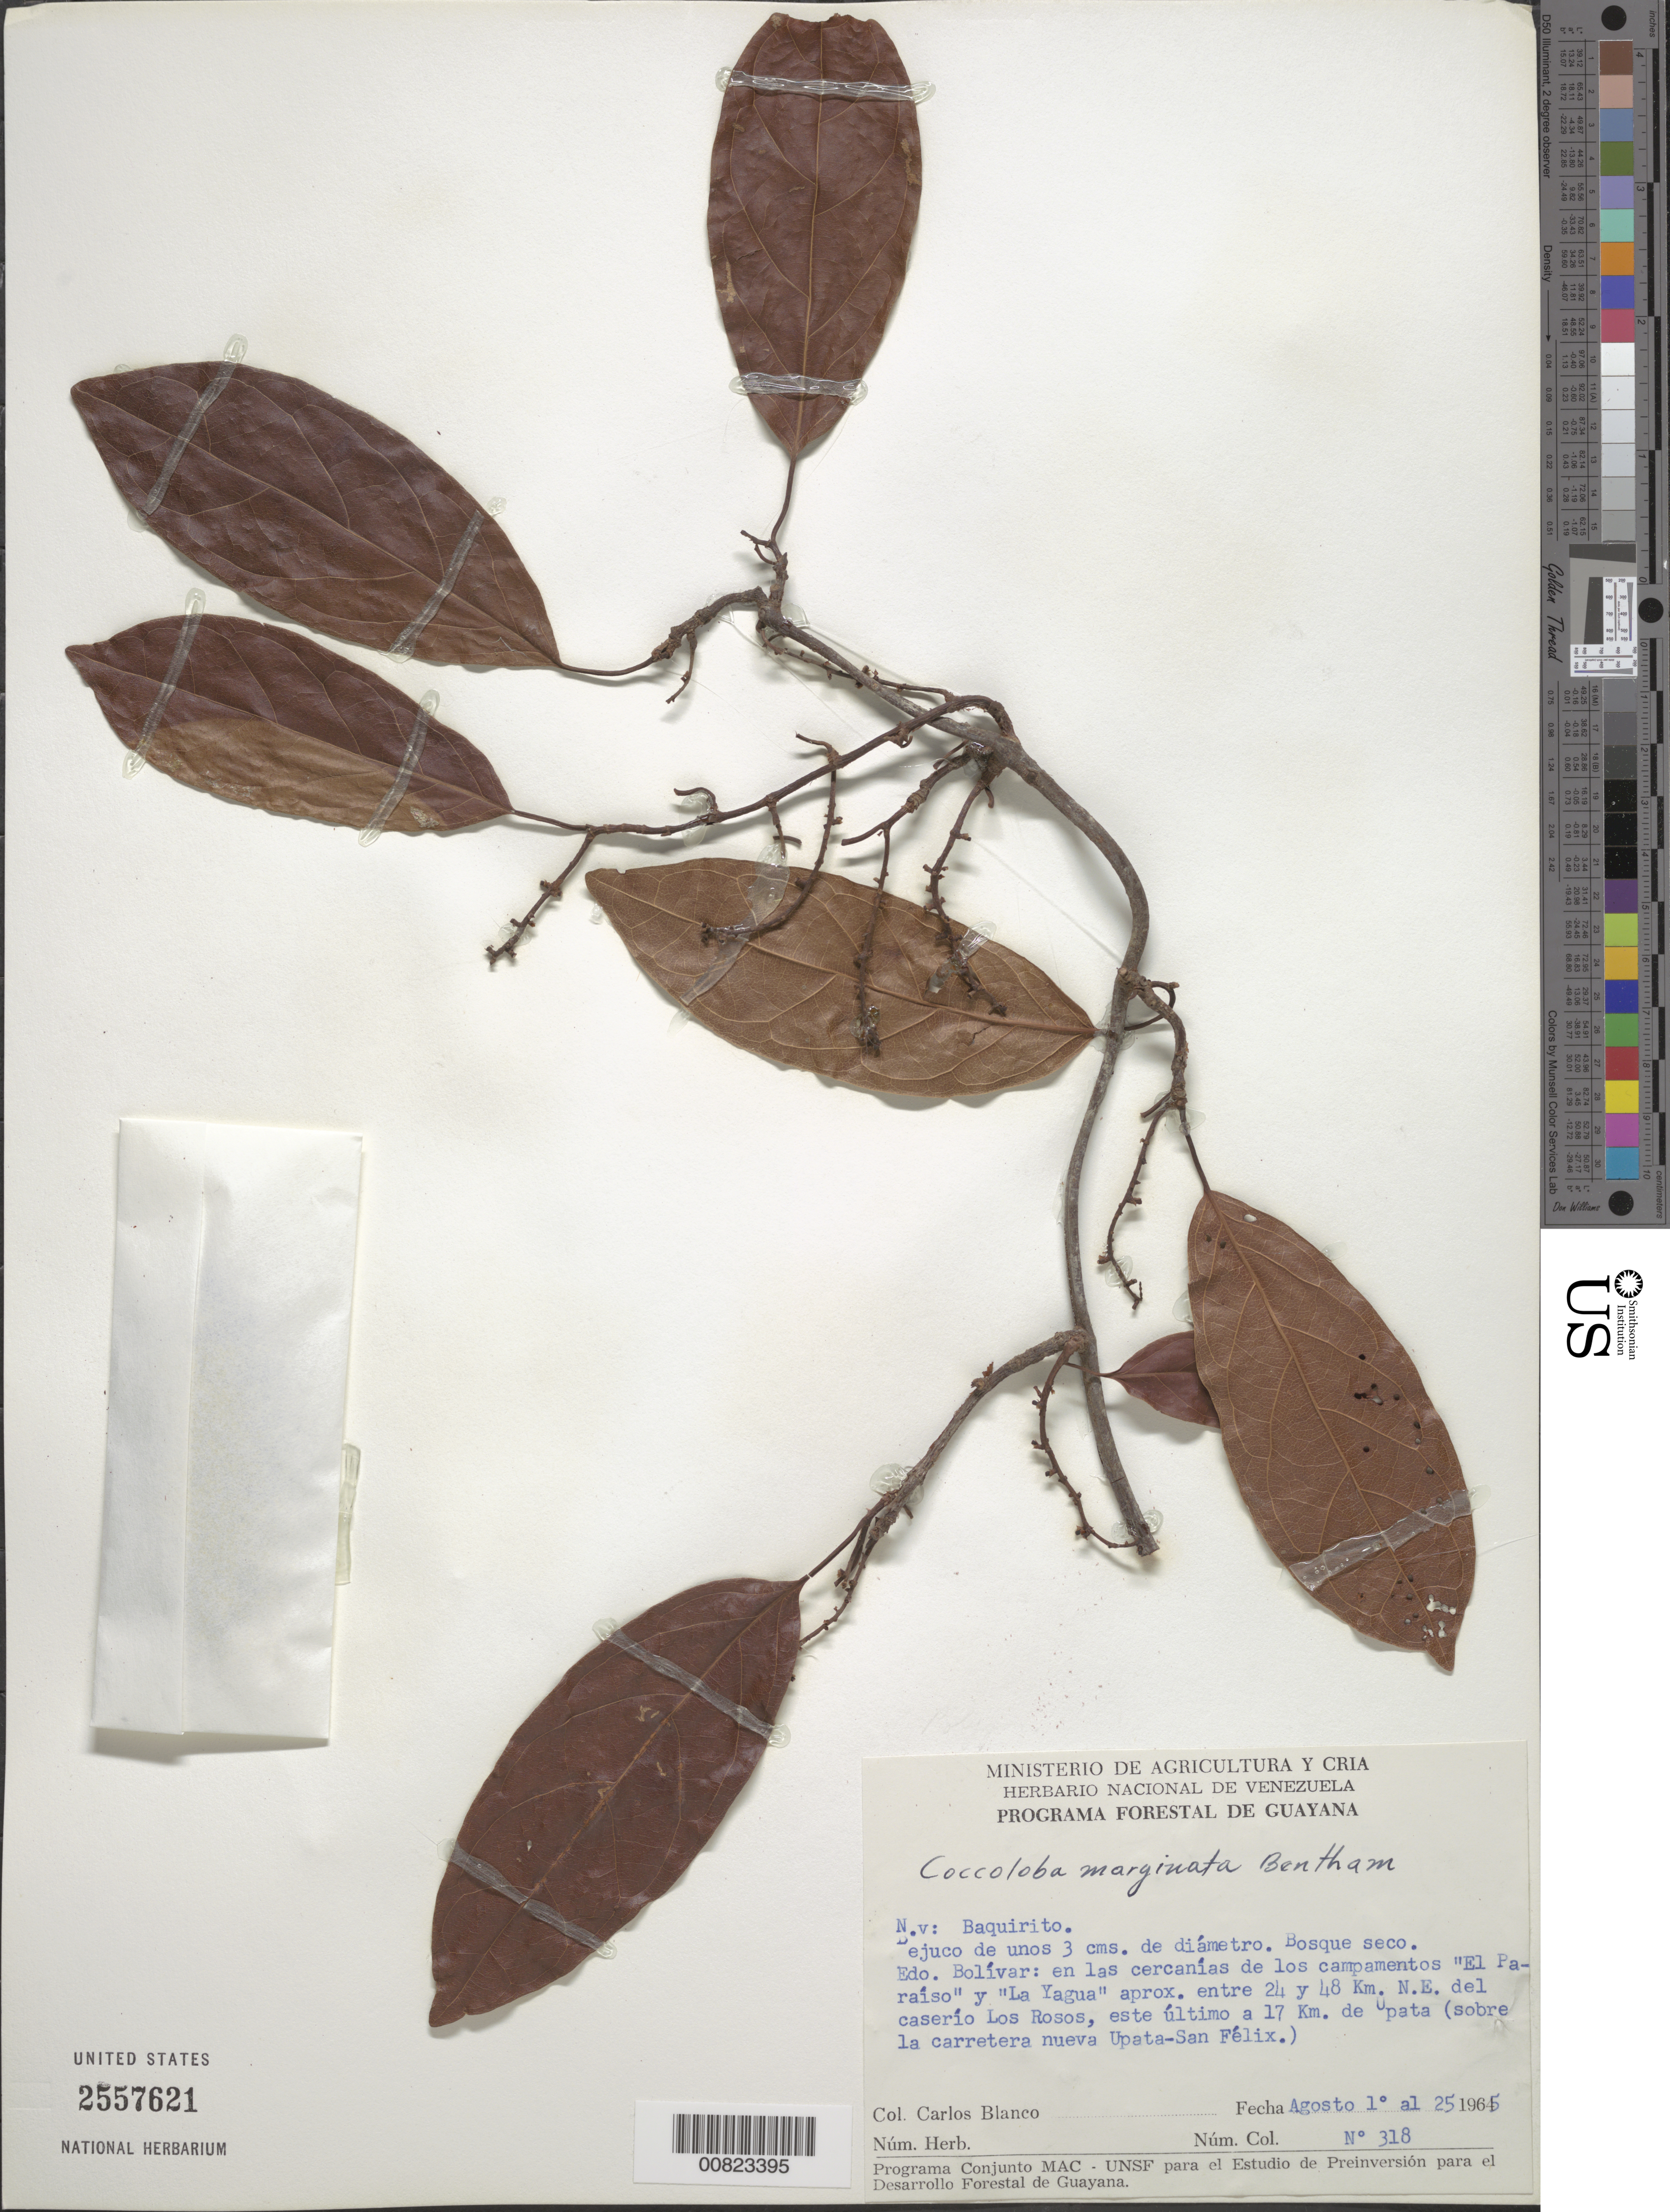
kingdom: Plantae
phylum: Tracheophyta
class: Magnoliopsida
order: Caryophyllales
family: Polygonaceae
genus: Coccoloba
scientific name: Coccoloba marginata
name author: Benth.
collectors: C. A. Blanco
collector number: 318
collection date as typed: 1-Aug-65 to 25-Aug-65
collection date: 1965-08-01/1965-08-25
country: Venezuela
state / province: Bolívar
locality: Campamentos "El Paraiso" y "La Yagua", 48 km NE del caserío Los Rosos, 17 km E de Upata (sobre la carretera nueva Upata-San Felix)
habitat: Bosque seco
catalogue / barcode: US 2557621